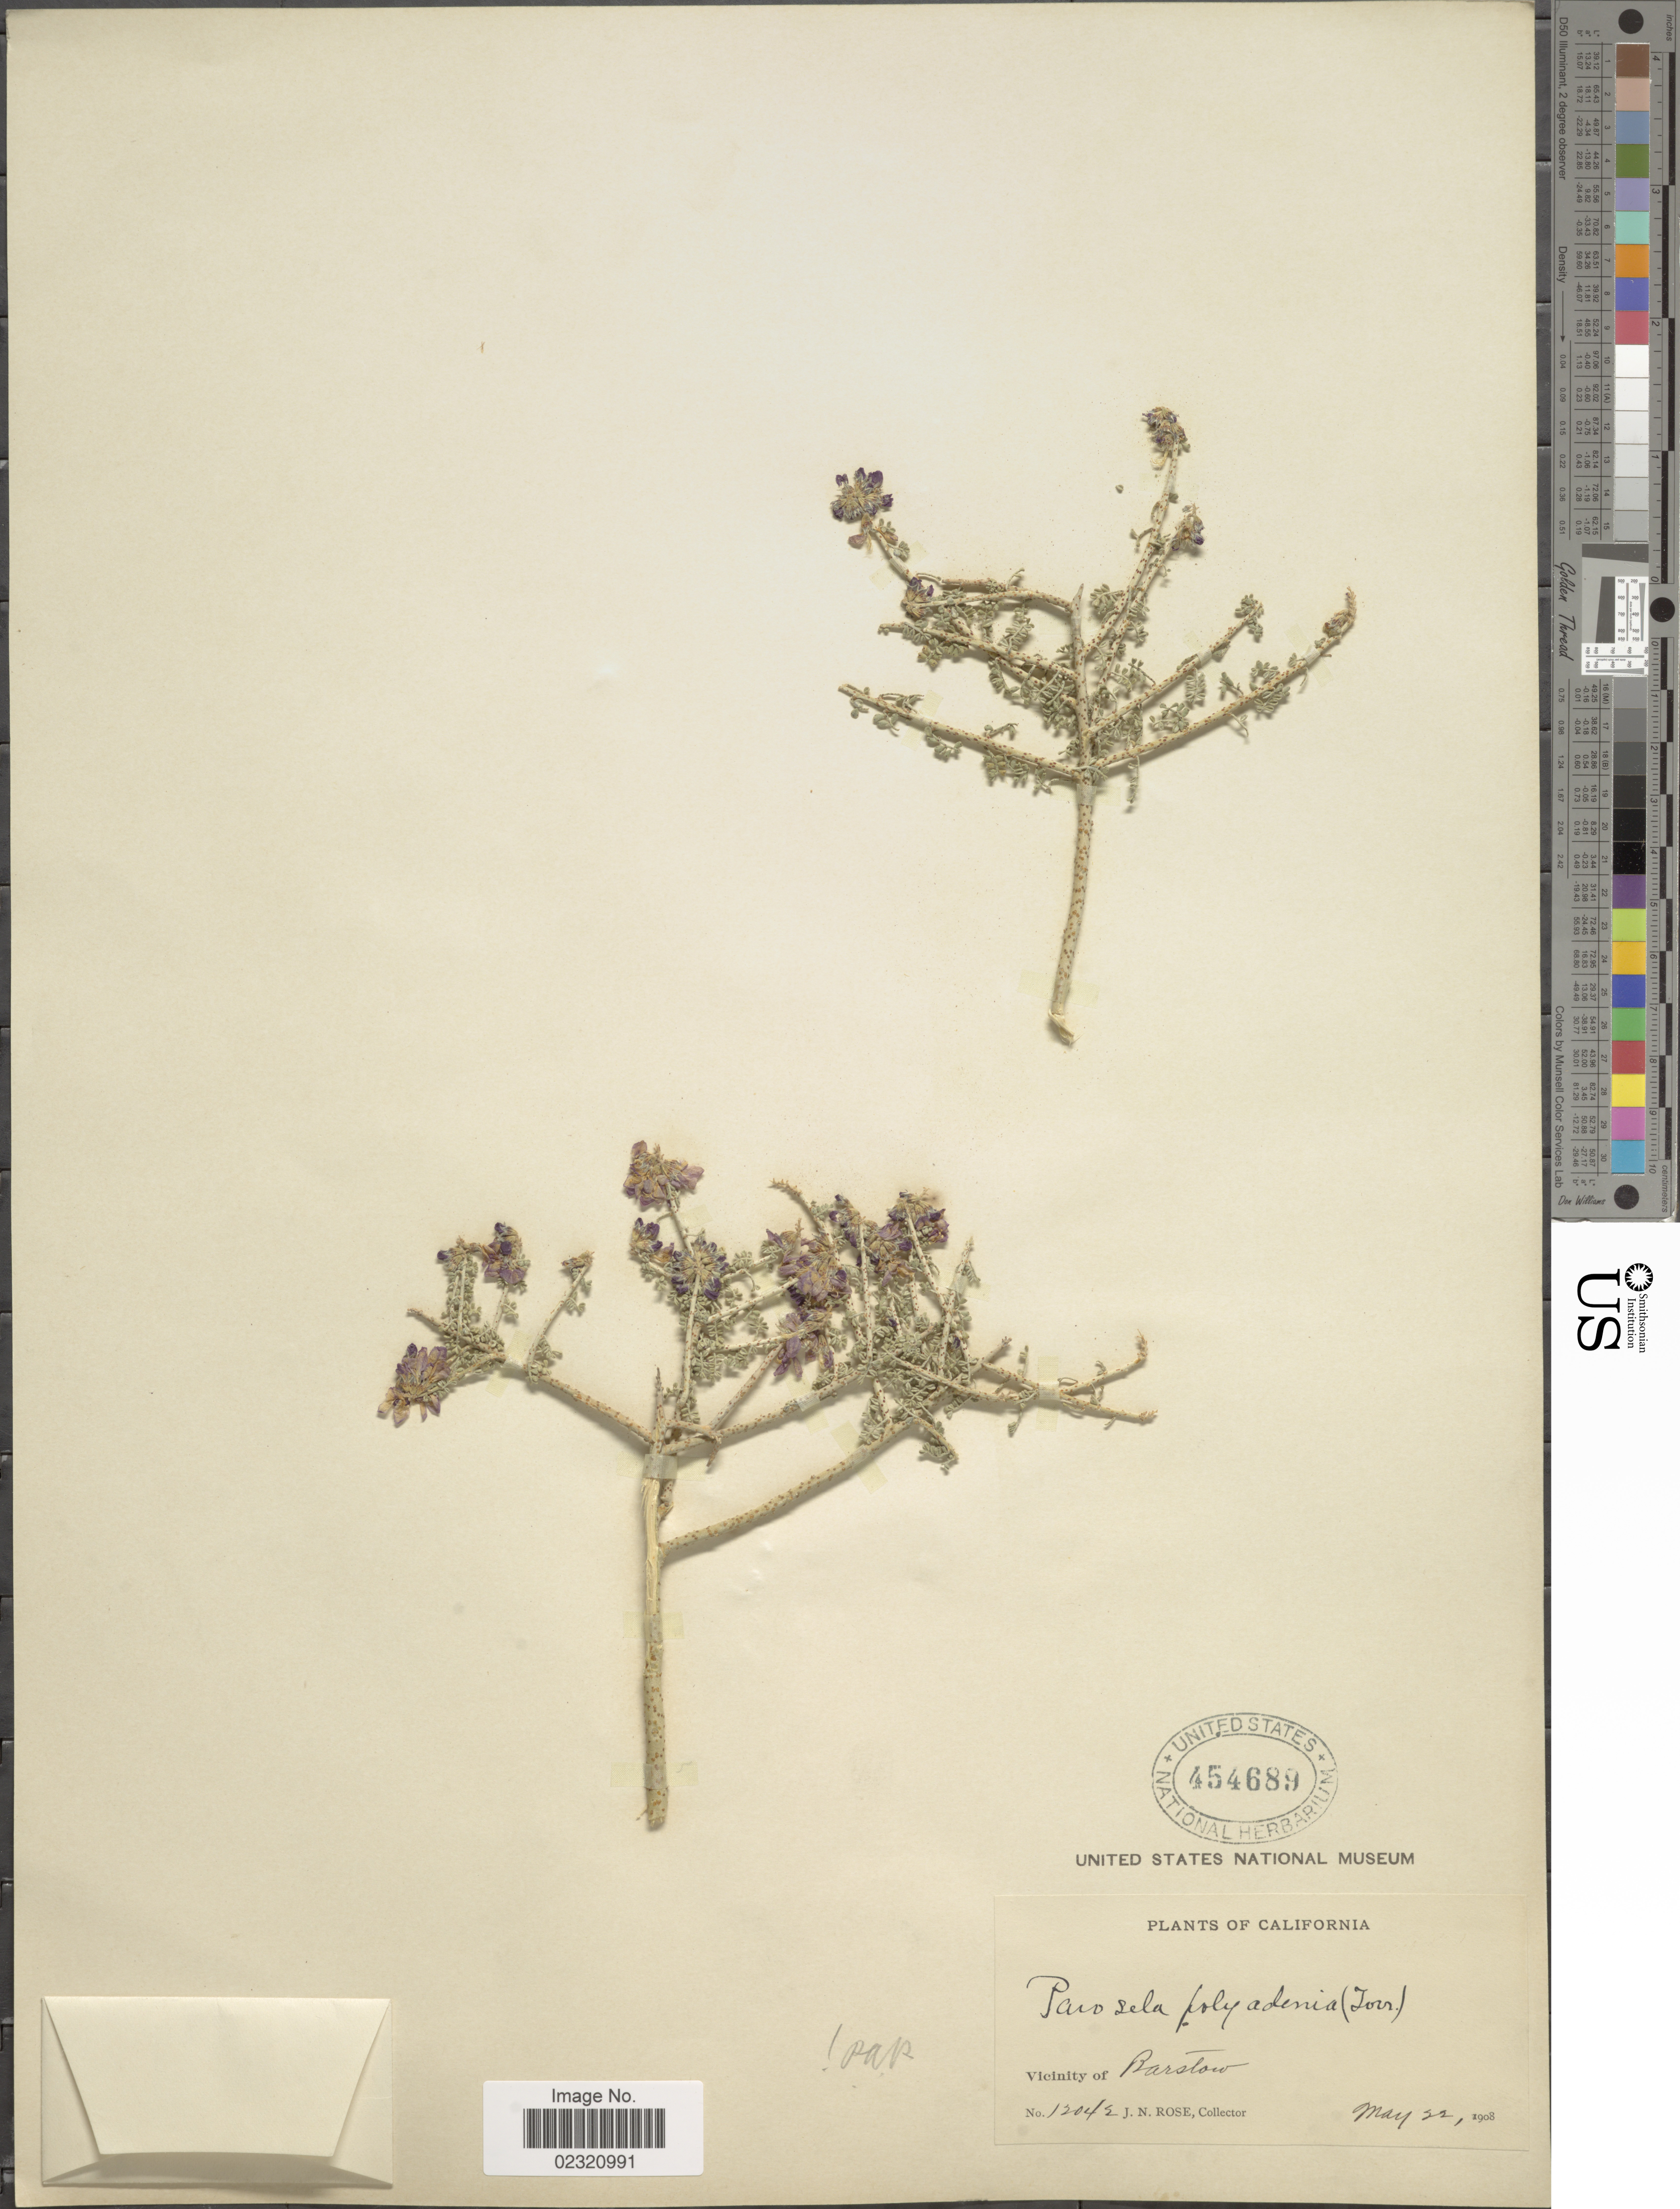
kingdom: Plantae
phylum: Tracheophyta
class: Magnoliopsida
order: Fabales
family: Fabaceae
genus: Psorothamnus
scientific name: Psorothamnus polydenius var. polydenius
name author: (Torr.) Rydb.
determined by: Strong, M. T., (US), Smithsonian Institution - National Museum of Natural History (UNITED STATES)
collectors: J. N. Rose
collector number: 12042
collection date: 1908-05-22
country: United States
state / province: California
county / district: San Bernardino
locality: Vicinity of Barstow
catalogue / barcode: US 454689